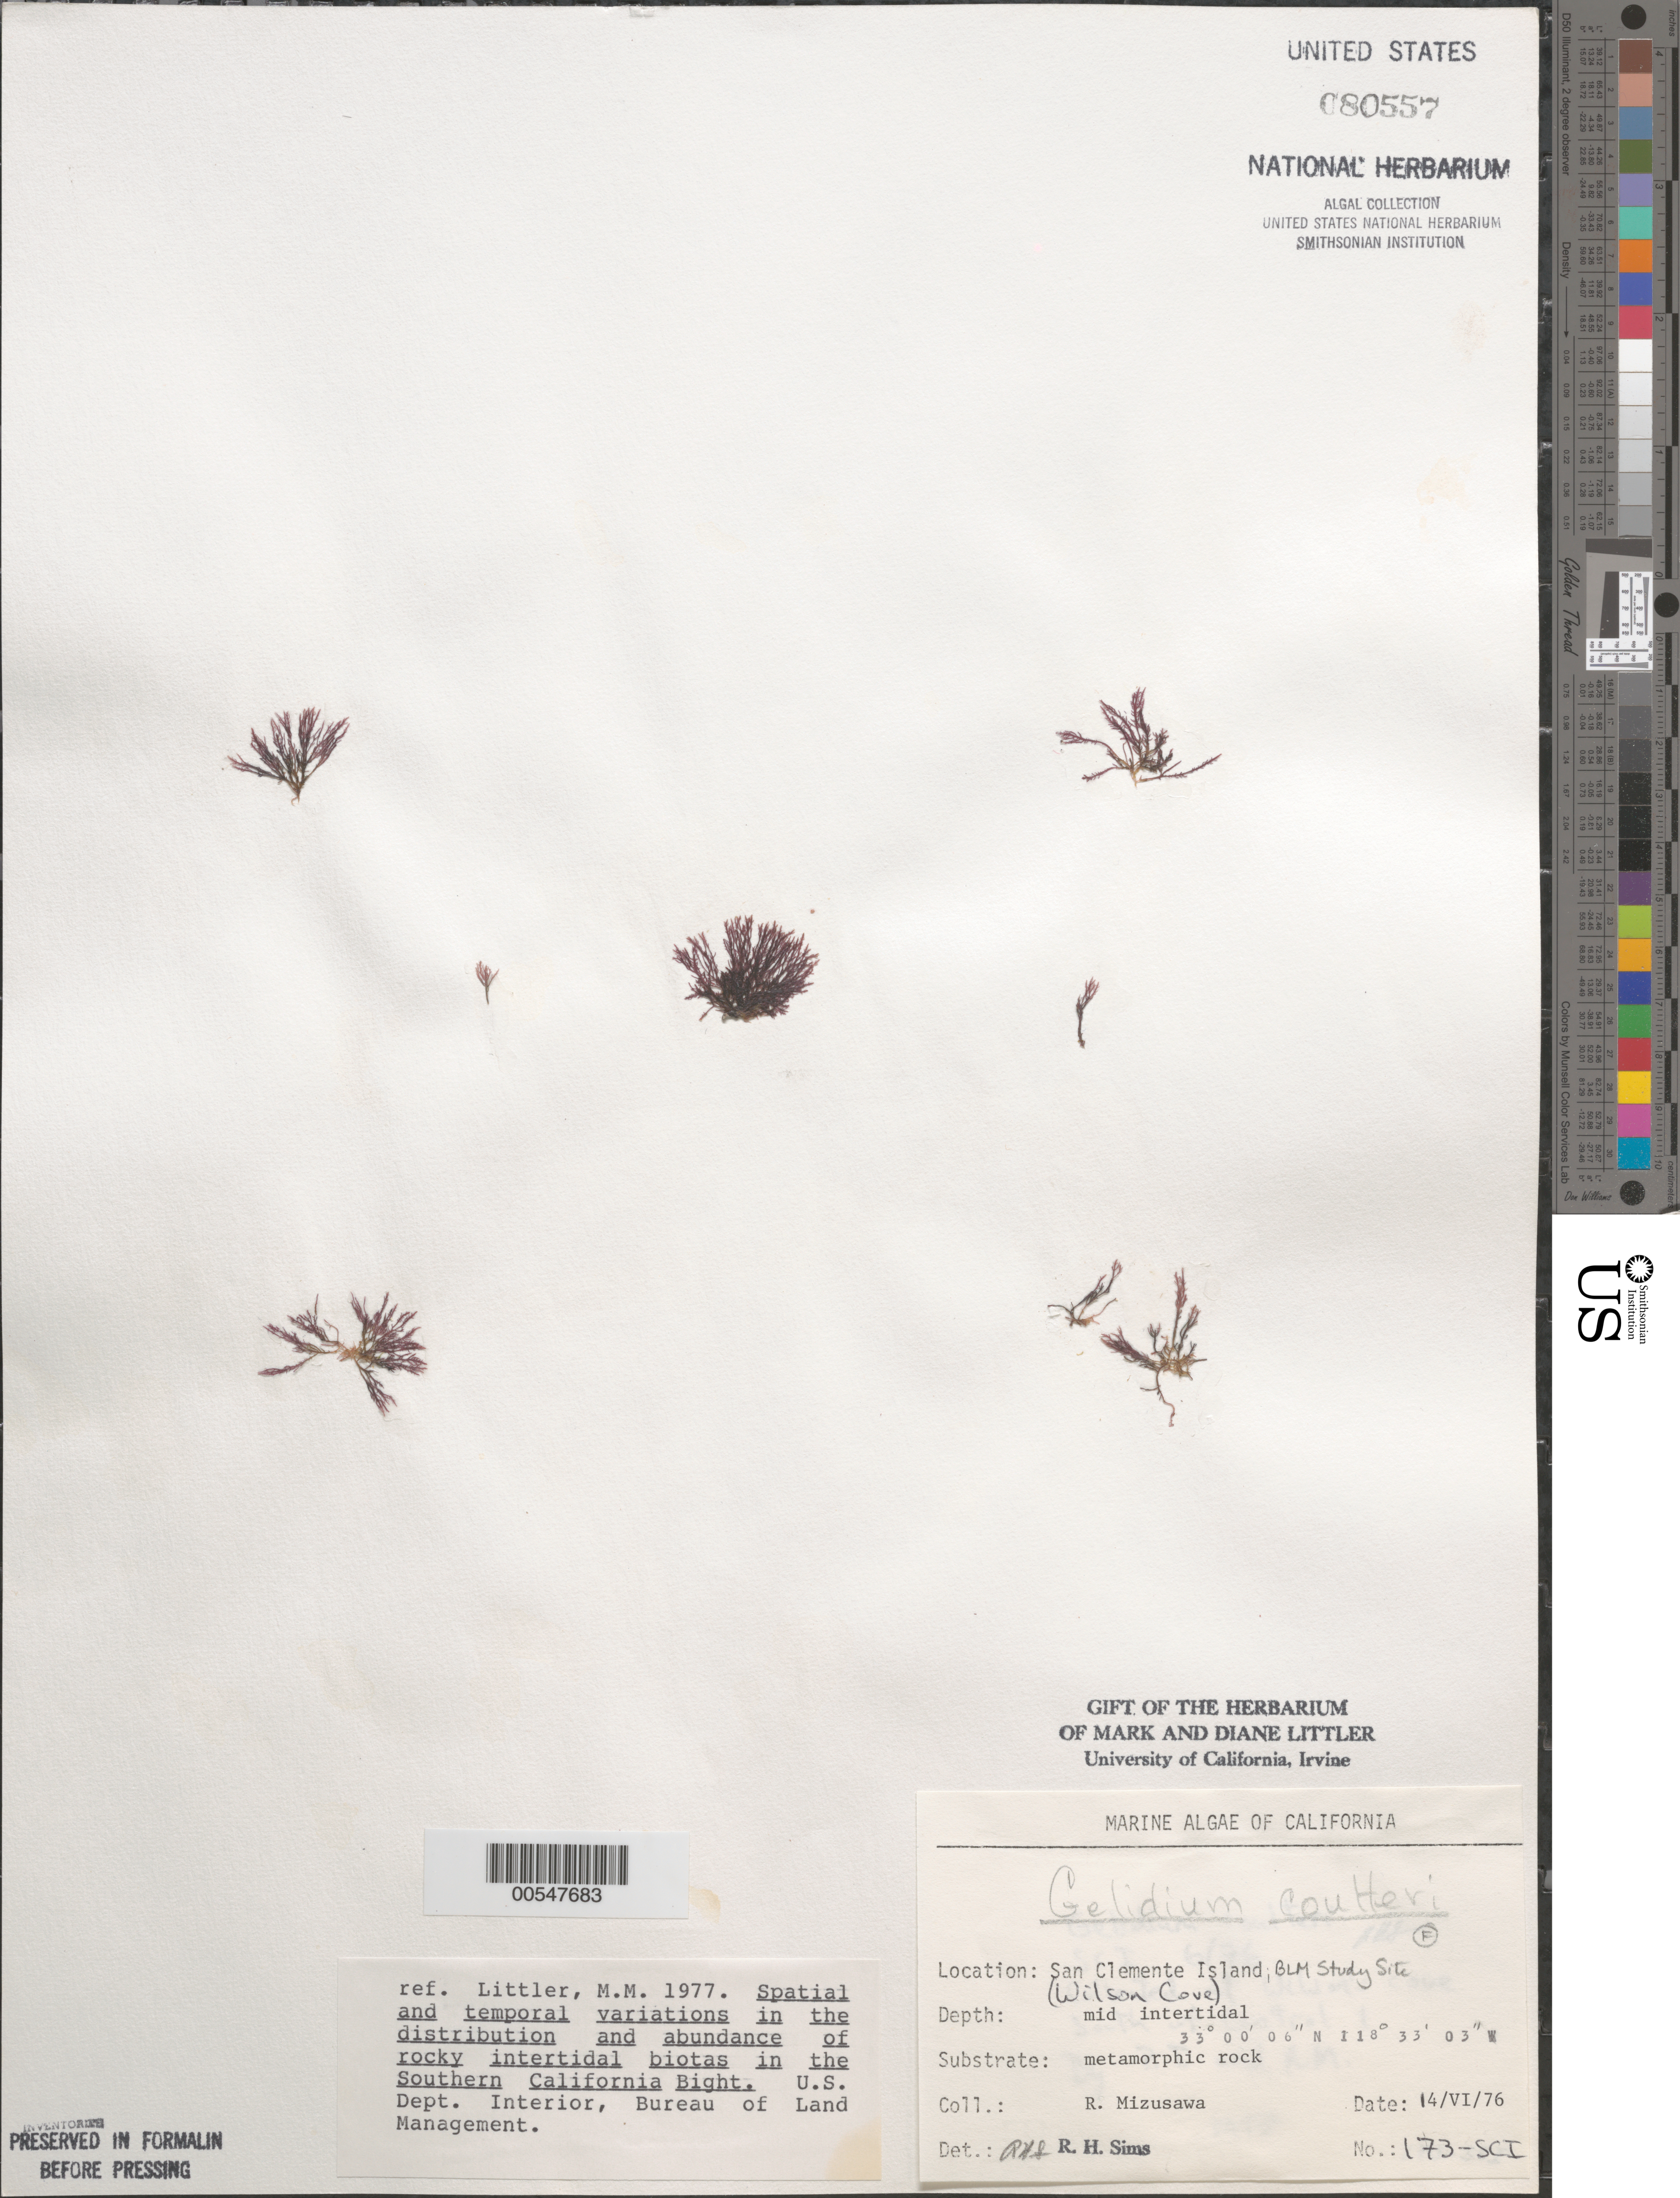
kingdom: Plantae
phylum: Rhodophyta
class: Florideophyceae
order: Gelidiales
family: Gelidiaceae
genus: Gelidium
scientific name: Gelidium coulteri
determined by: Sims, Robert H.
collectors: R. Mizusawa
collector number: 173-sci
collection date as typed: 14 Jun 1976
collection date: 1976-06-14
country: United States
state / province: California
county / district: Los Angeles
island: San Clemente Island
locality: Wilson Cove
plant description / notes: BLM-SOCALBIGHT Rocky Intertidal Survey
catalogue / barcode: US 80557